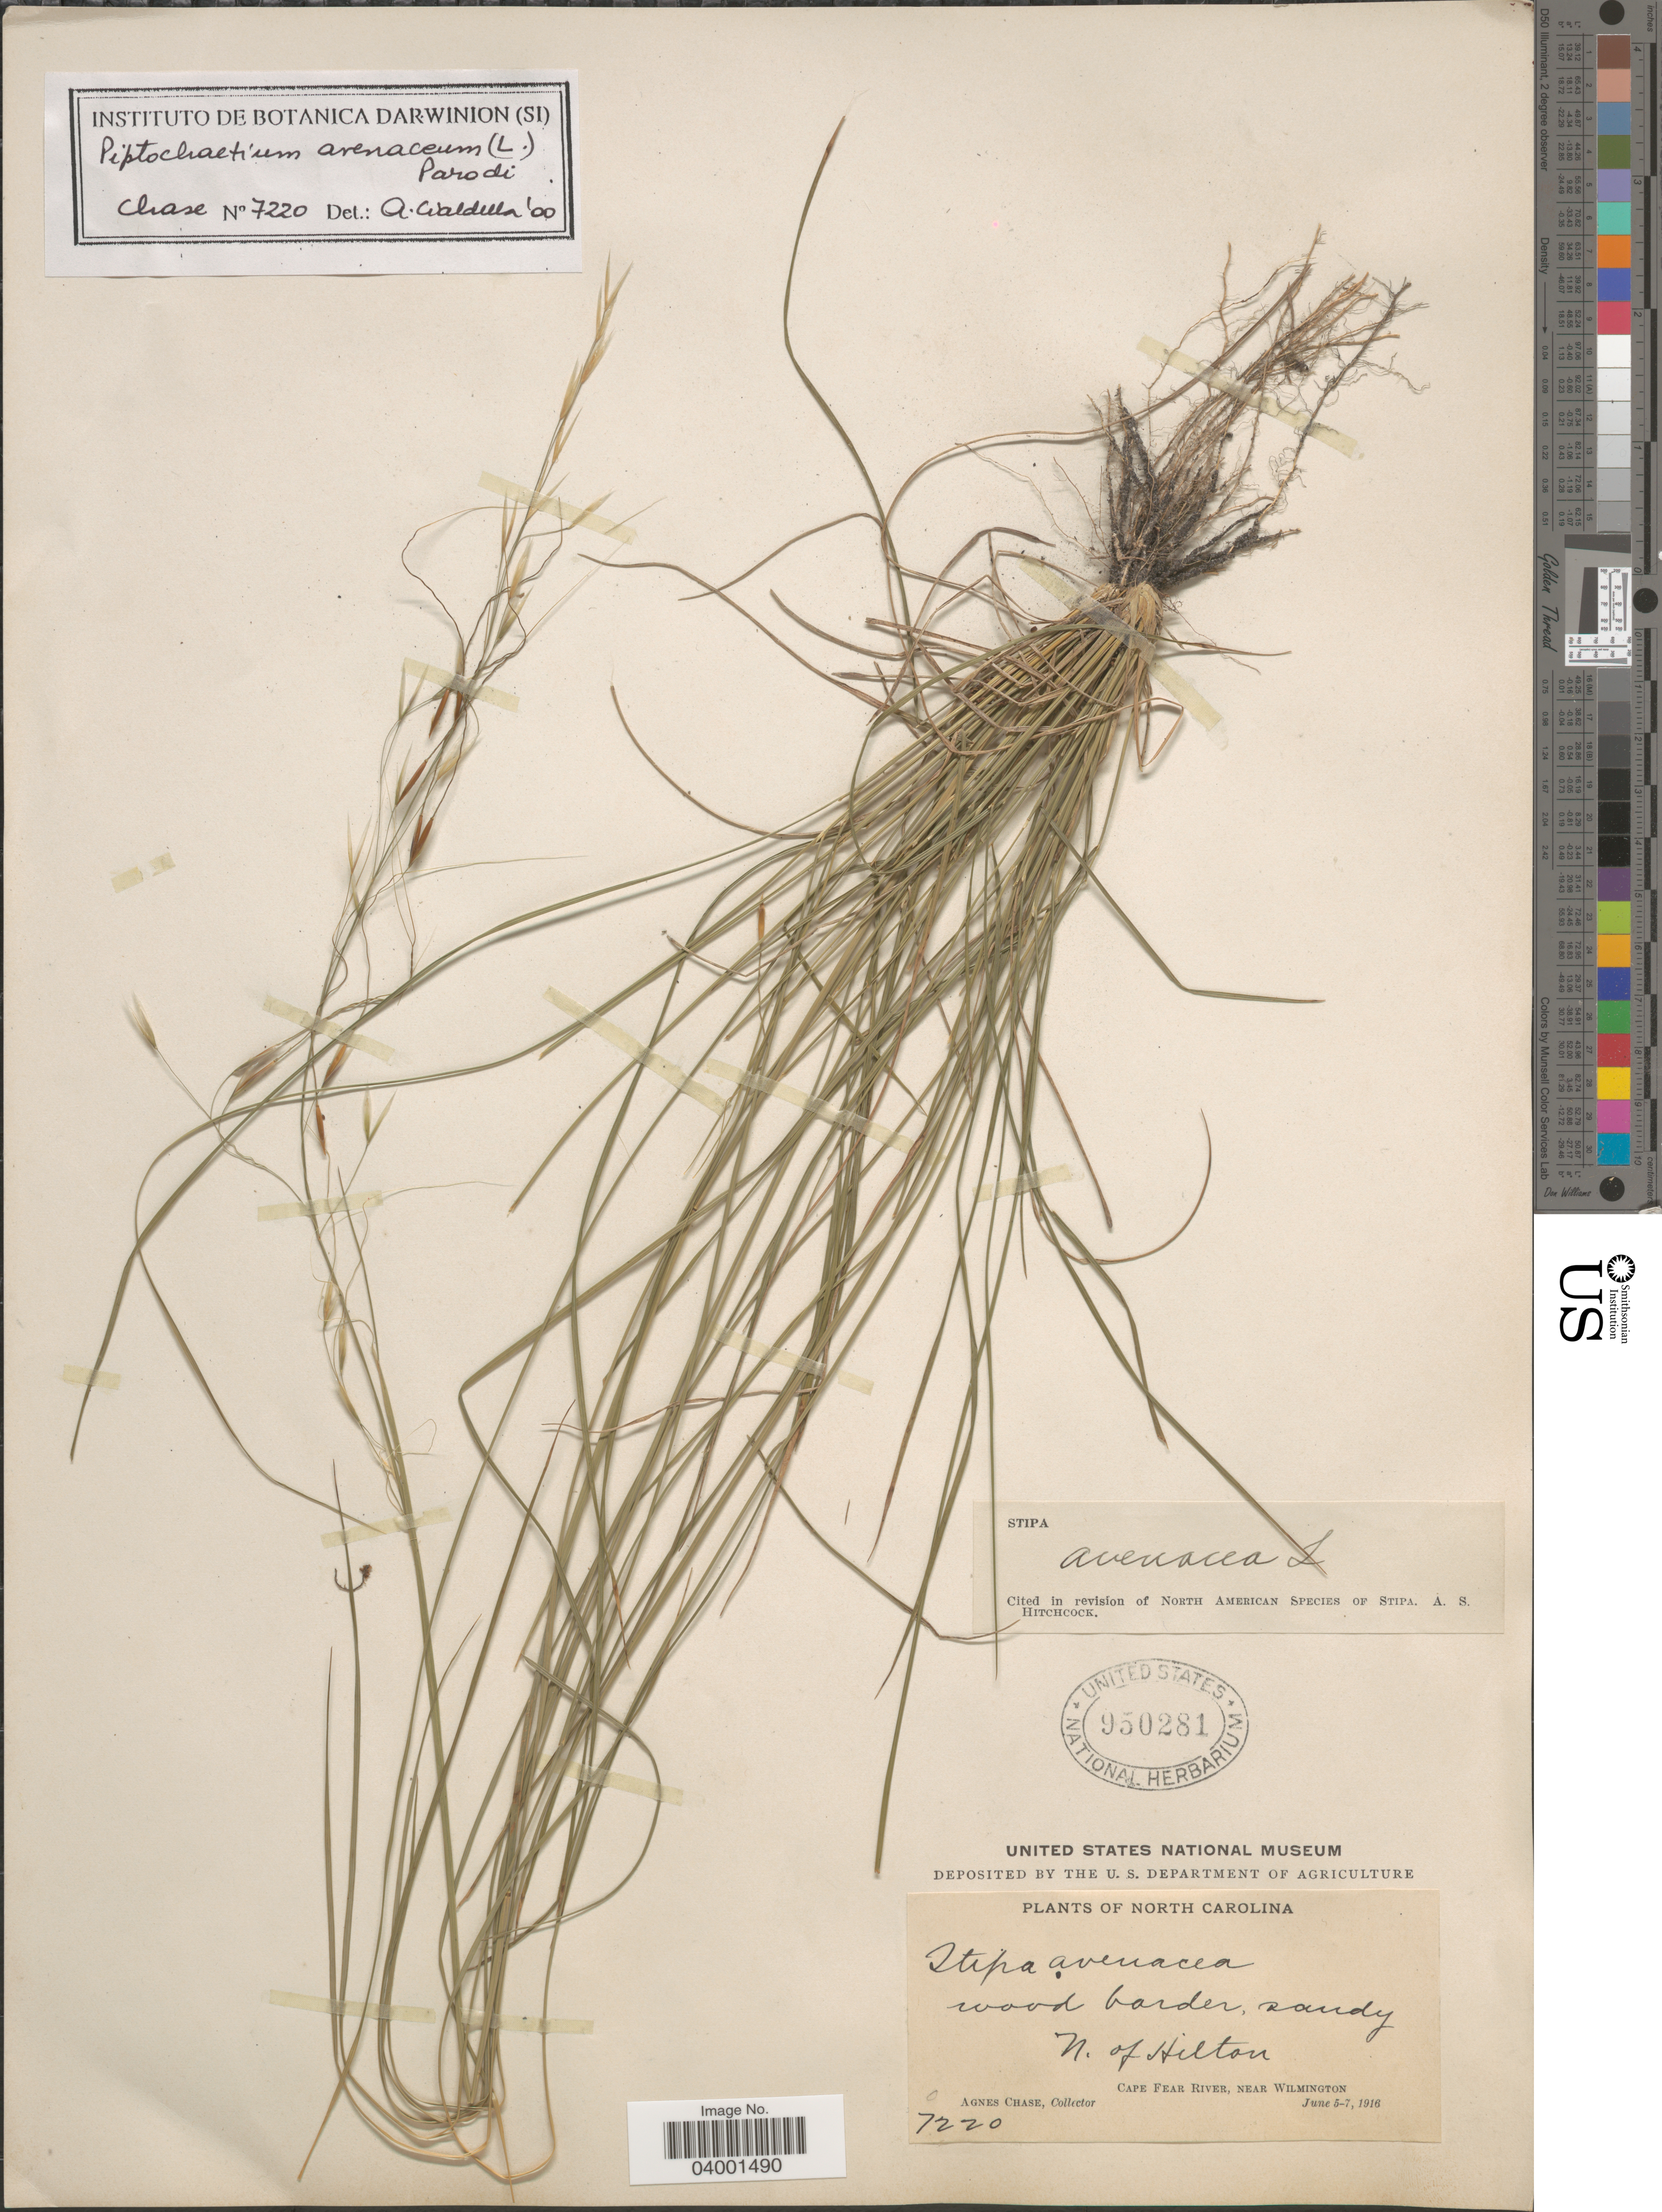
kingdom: Plantae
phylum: Tracheophyta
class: Liliopsida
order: Poales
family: Poaceae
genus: Piptochaetium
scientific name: Piptochaetium avenaceum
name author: (L.) Parodi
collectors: A. Chase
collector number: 7220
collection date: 1916-06-05/1916-06-07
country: United States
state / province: North Carolina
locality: Wood border, sandy. N. of Hilton. Cape Fear River, Near Wilmington.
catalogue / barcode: US 950281